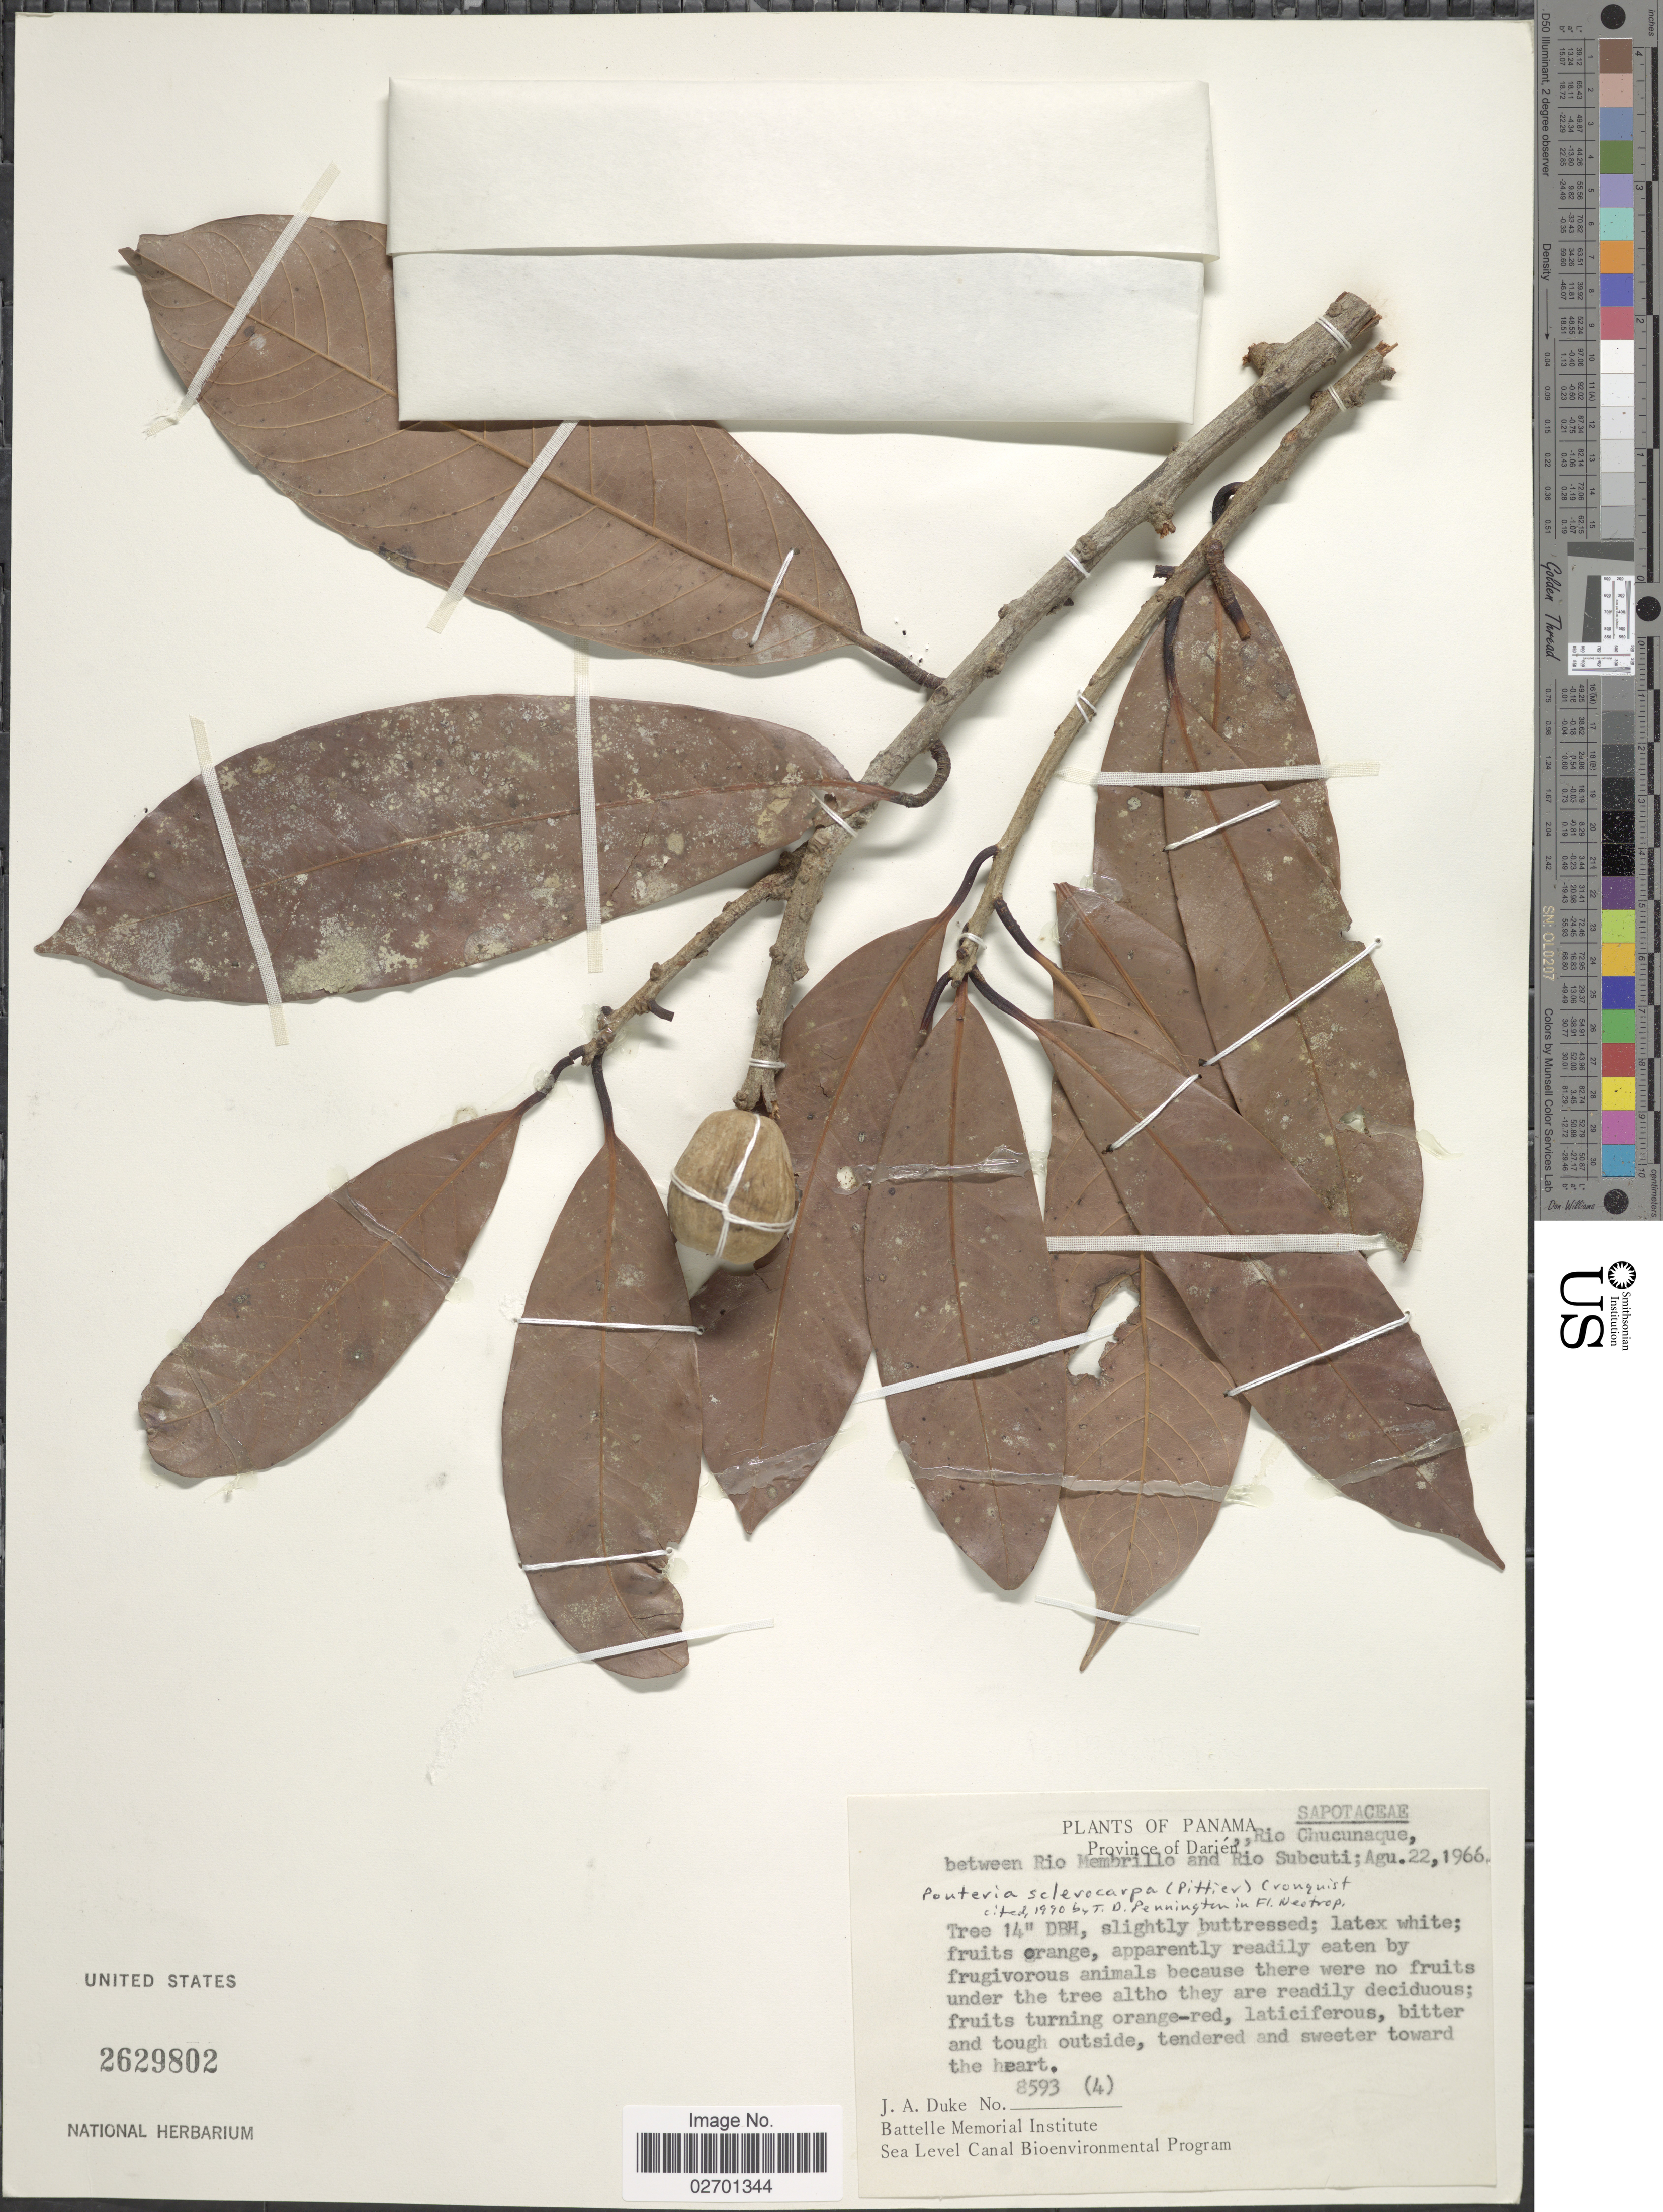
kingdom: Plantae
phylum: Tracheophyta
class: Magnoliopsida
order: Ericales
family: Sapotaceae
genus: Pouteria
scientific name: Pouteria sclerocarpa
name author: (Pittier) Cronq.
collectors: J. A. Duke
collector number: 8593 (4)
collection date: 1966-08-22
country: Panama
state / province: Darién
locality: Rio Chucunaque, between Rio Membrillo and Rio Subcuti.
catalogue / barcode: US 2629802